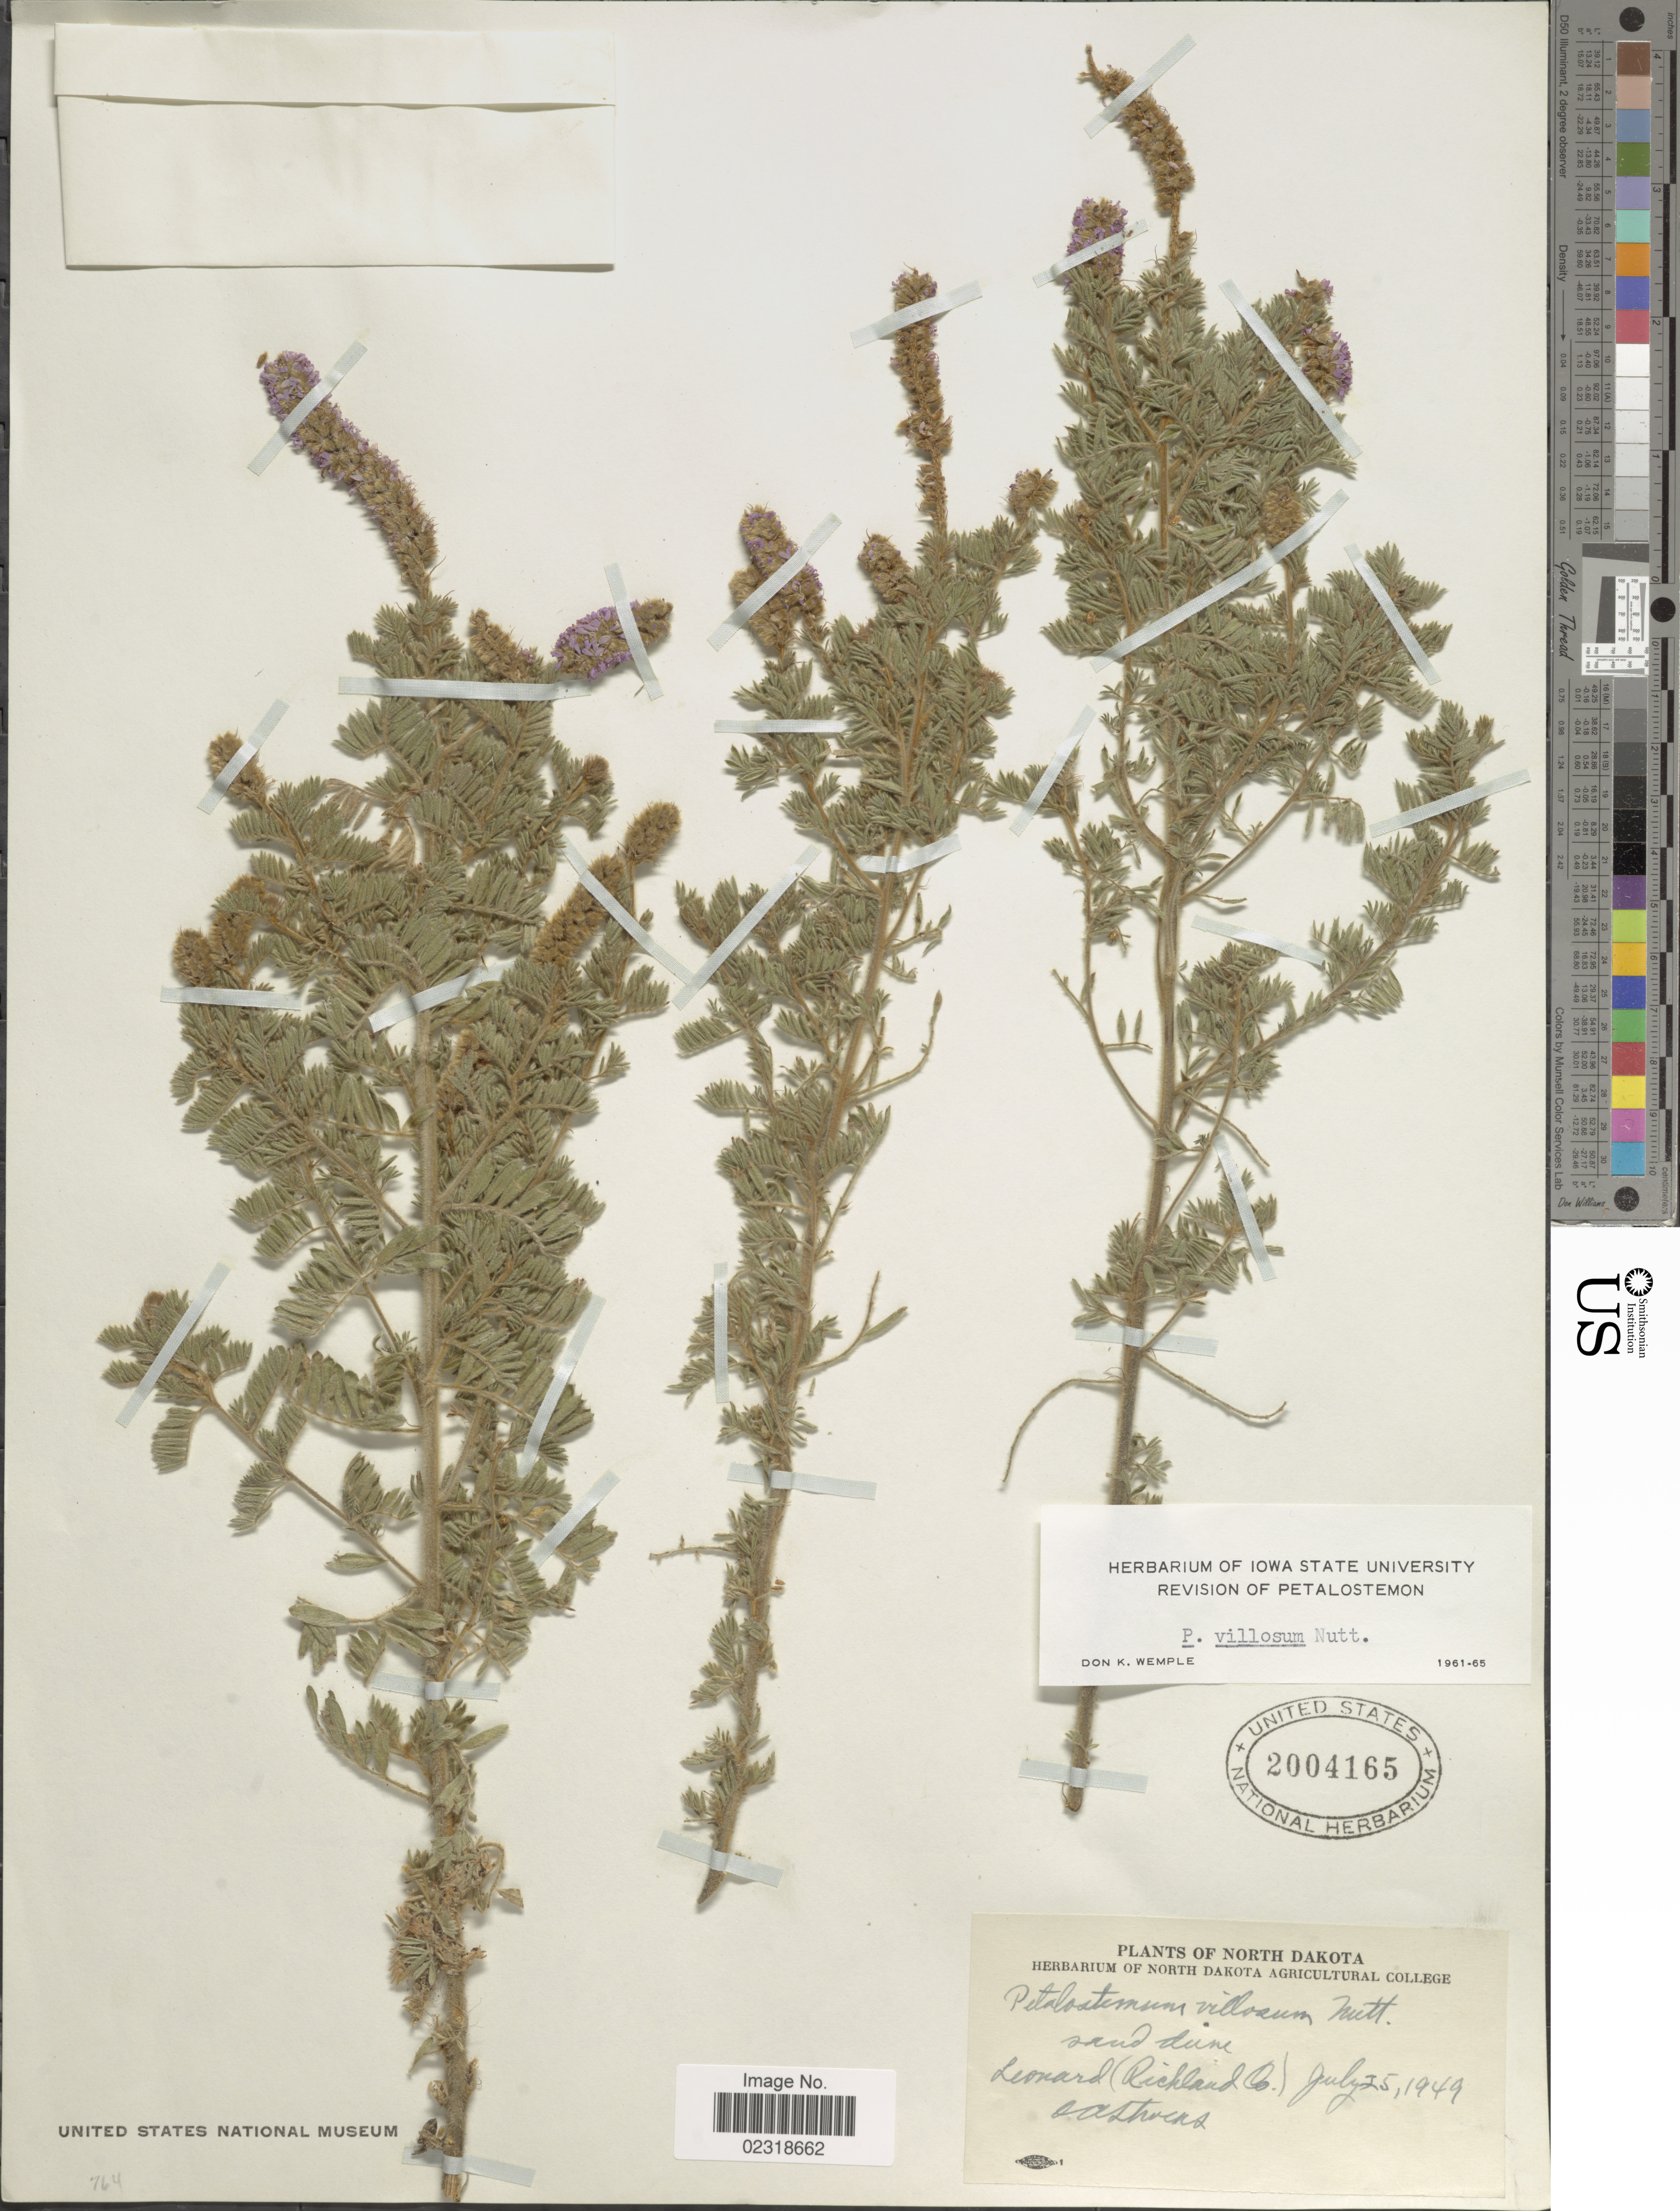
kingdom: Plantae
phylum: Tracheophyta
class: Magnoliopsida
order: Fabales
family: Fabaceae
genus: Dalea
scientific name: Dalea villosa var. villosa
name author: (Nutt.) Spreng.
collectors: O. A. Stevens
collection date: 1949-07-25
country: United States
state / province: North Dakota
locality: Sand dune, Leonard (Richard Co.)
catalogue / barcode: US 2004165